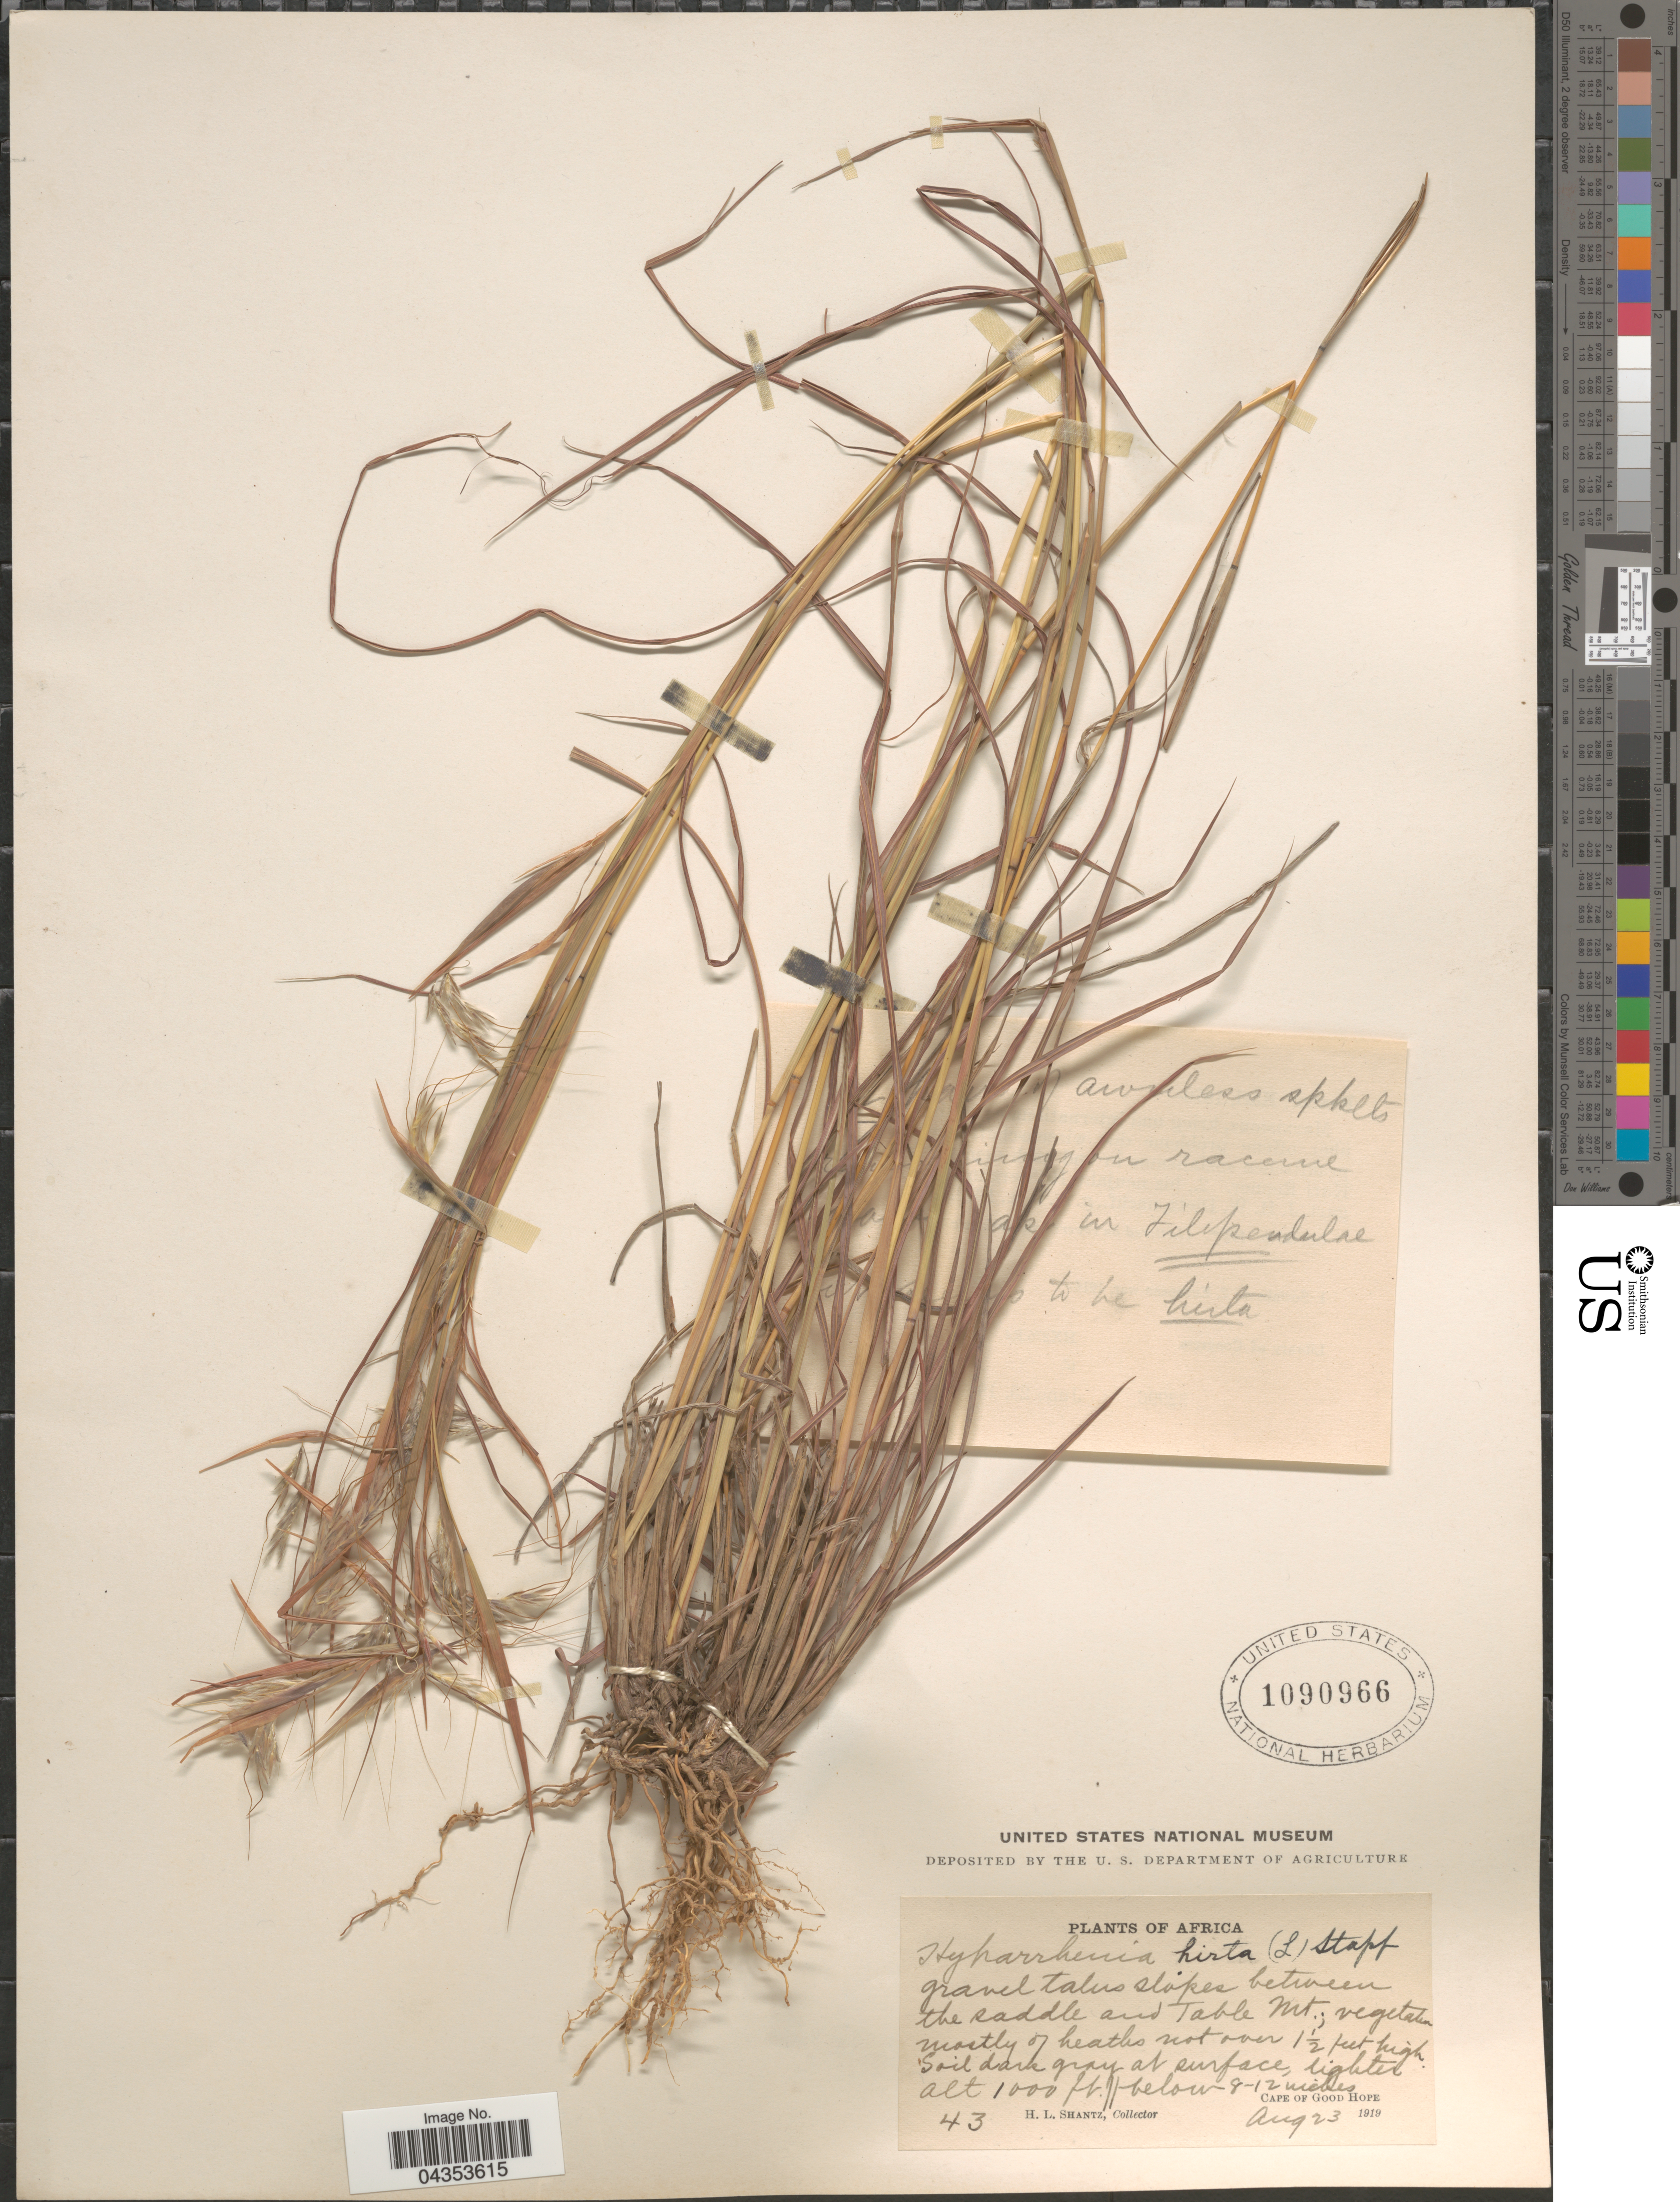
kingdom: Plantae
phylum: Tracheophyta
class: Liliopsida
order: Poales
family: Poaceae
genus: Hyparrhenia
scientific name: Hyparrhenia hirta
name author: (L.) Stapf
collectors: H. Shantz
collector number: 43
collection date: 1919-08-23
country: South Africa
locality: Africa. Gravel talus slopes between the saddle and Table Mt. Below 8-12 miles Cape of Good Hope.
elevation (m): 305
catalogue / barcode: US 1090966